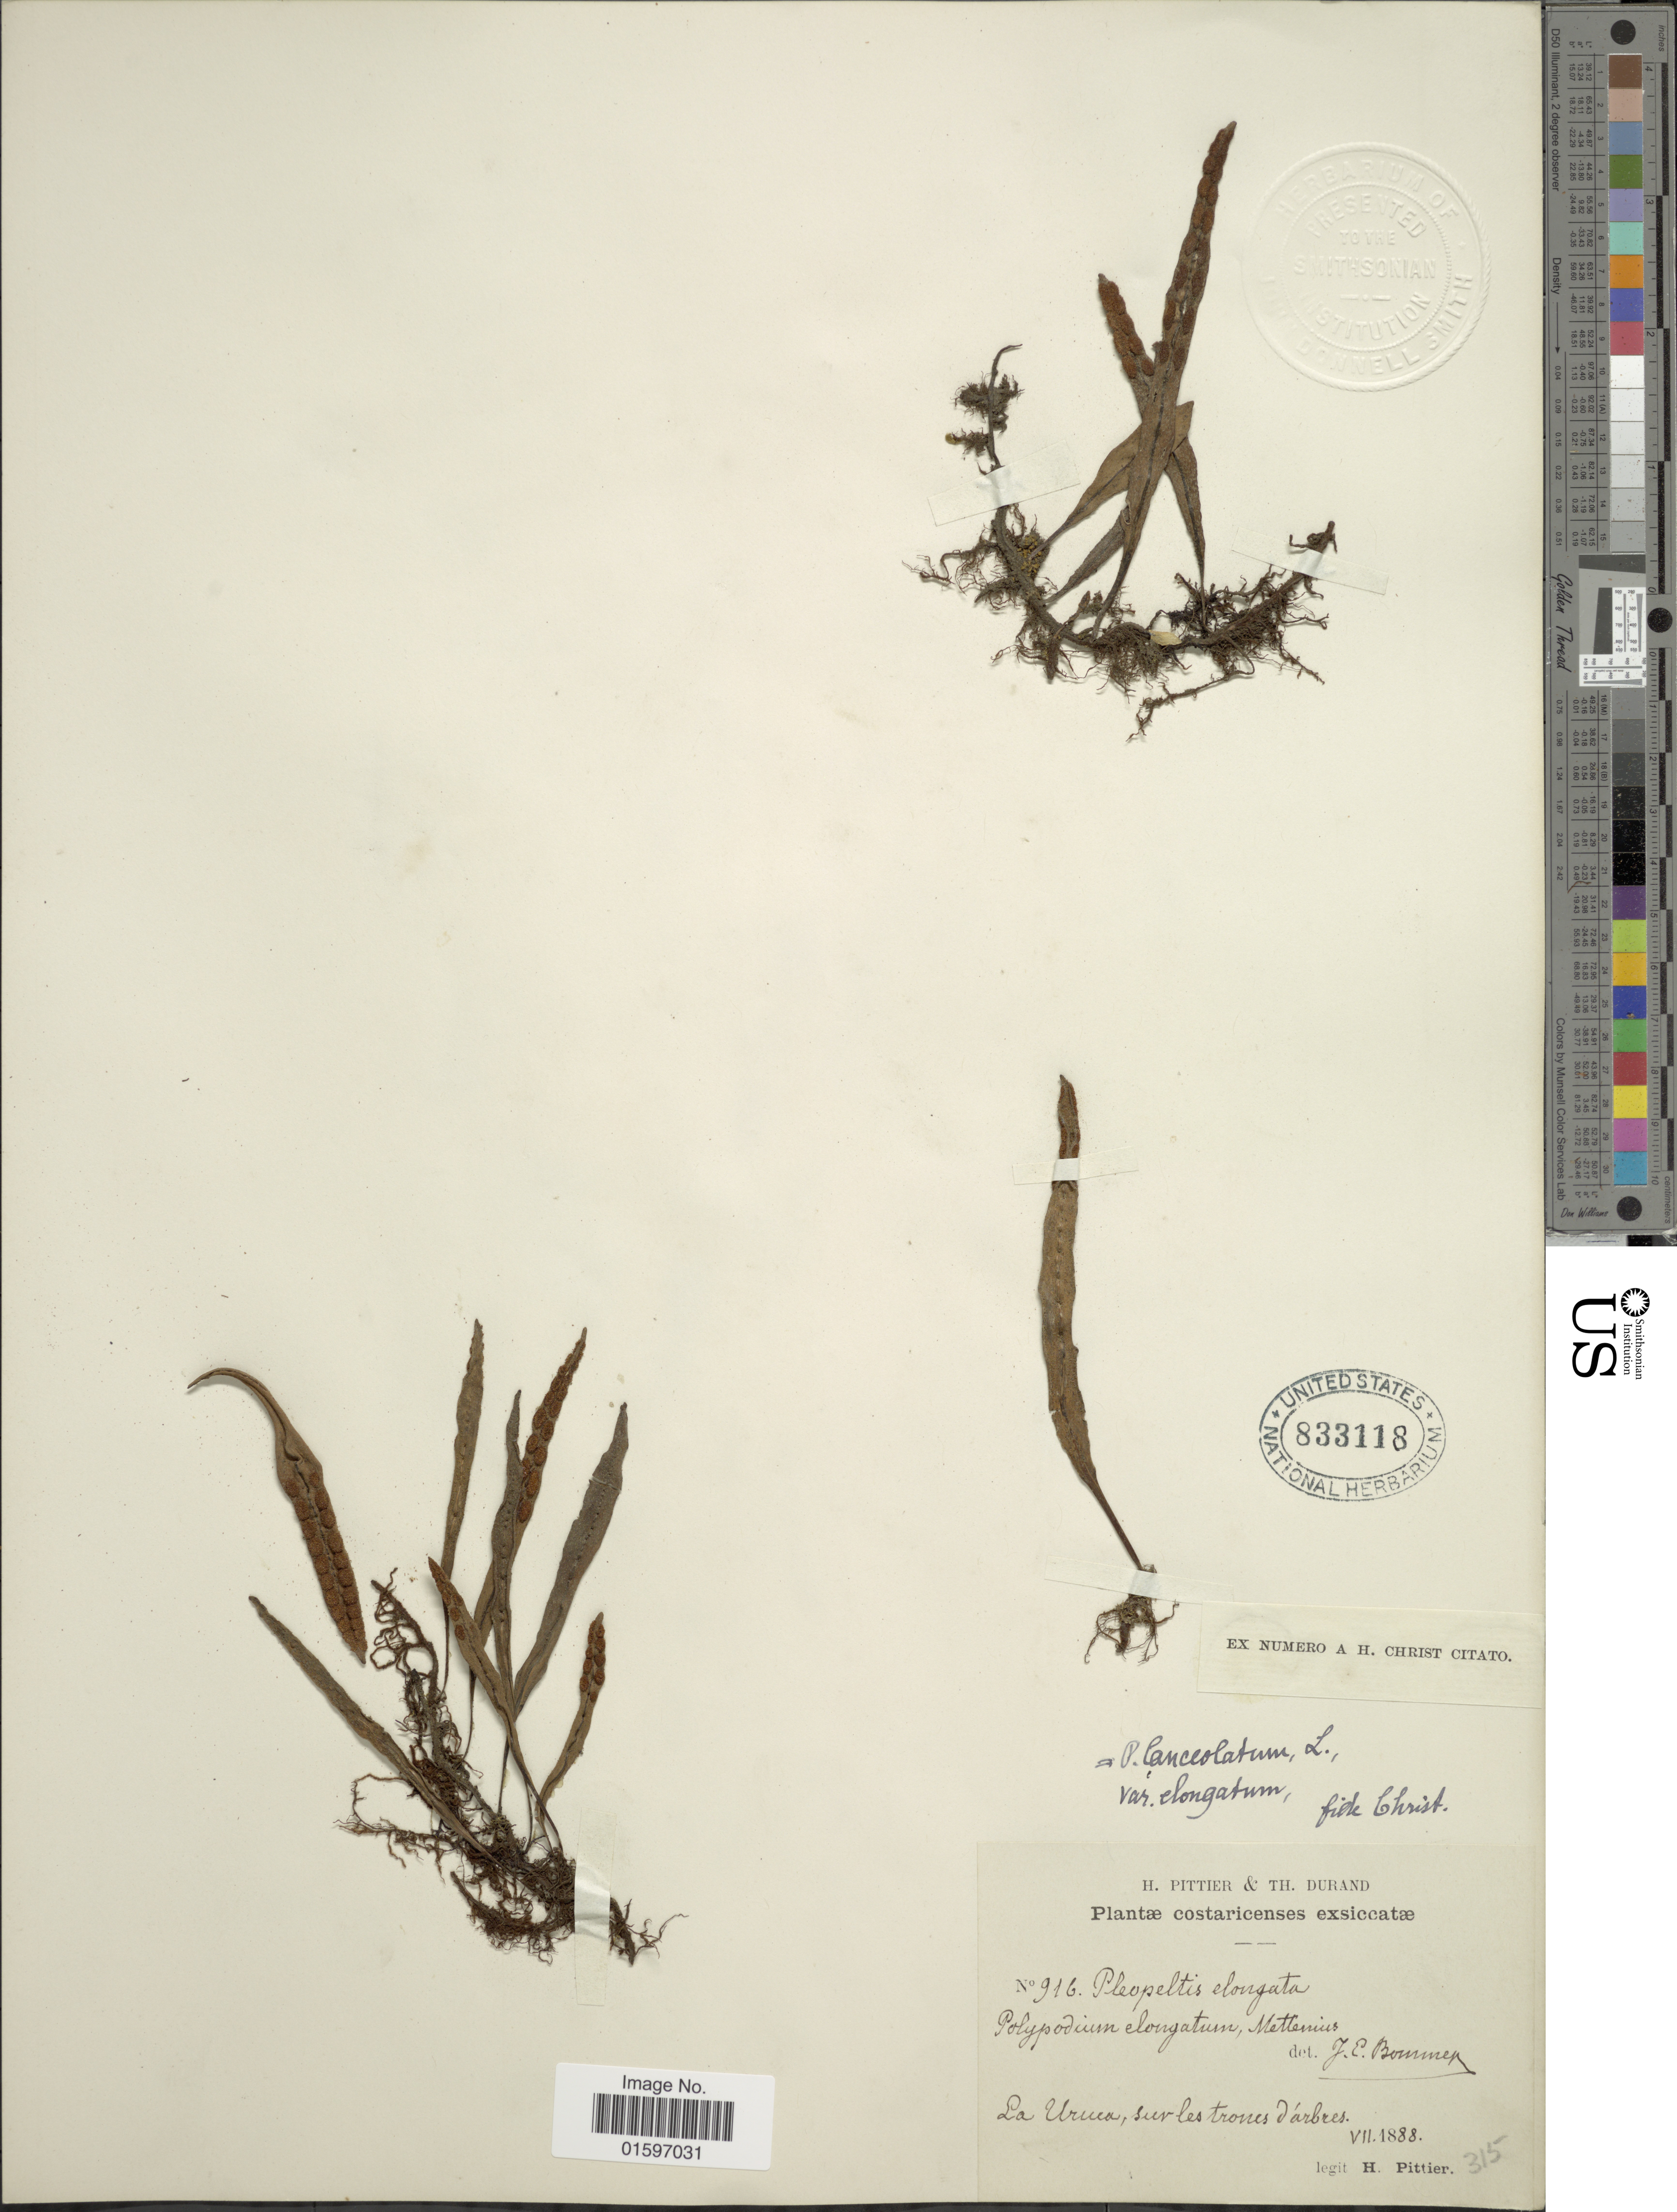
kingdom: Plantae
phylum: Tracheophyta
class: Polypodiopsida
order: Polypodiales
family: Polypodiaceae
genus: Pleopeltis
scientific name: Pleopeltis astrolepis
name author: (Liebm.) E. Fourn.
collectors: H. F. Pittier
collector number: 916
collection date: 1888-07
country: Costa Rica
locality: La Uruca, sur les trones d'arbres.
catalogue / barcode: US 833118